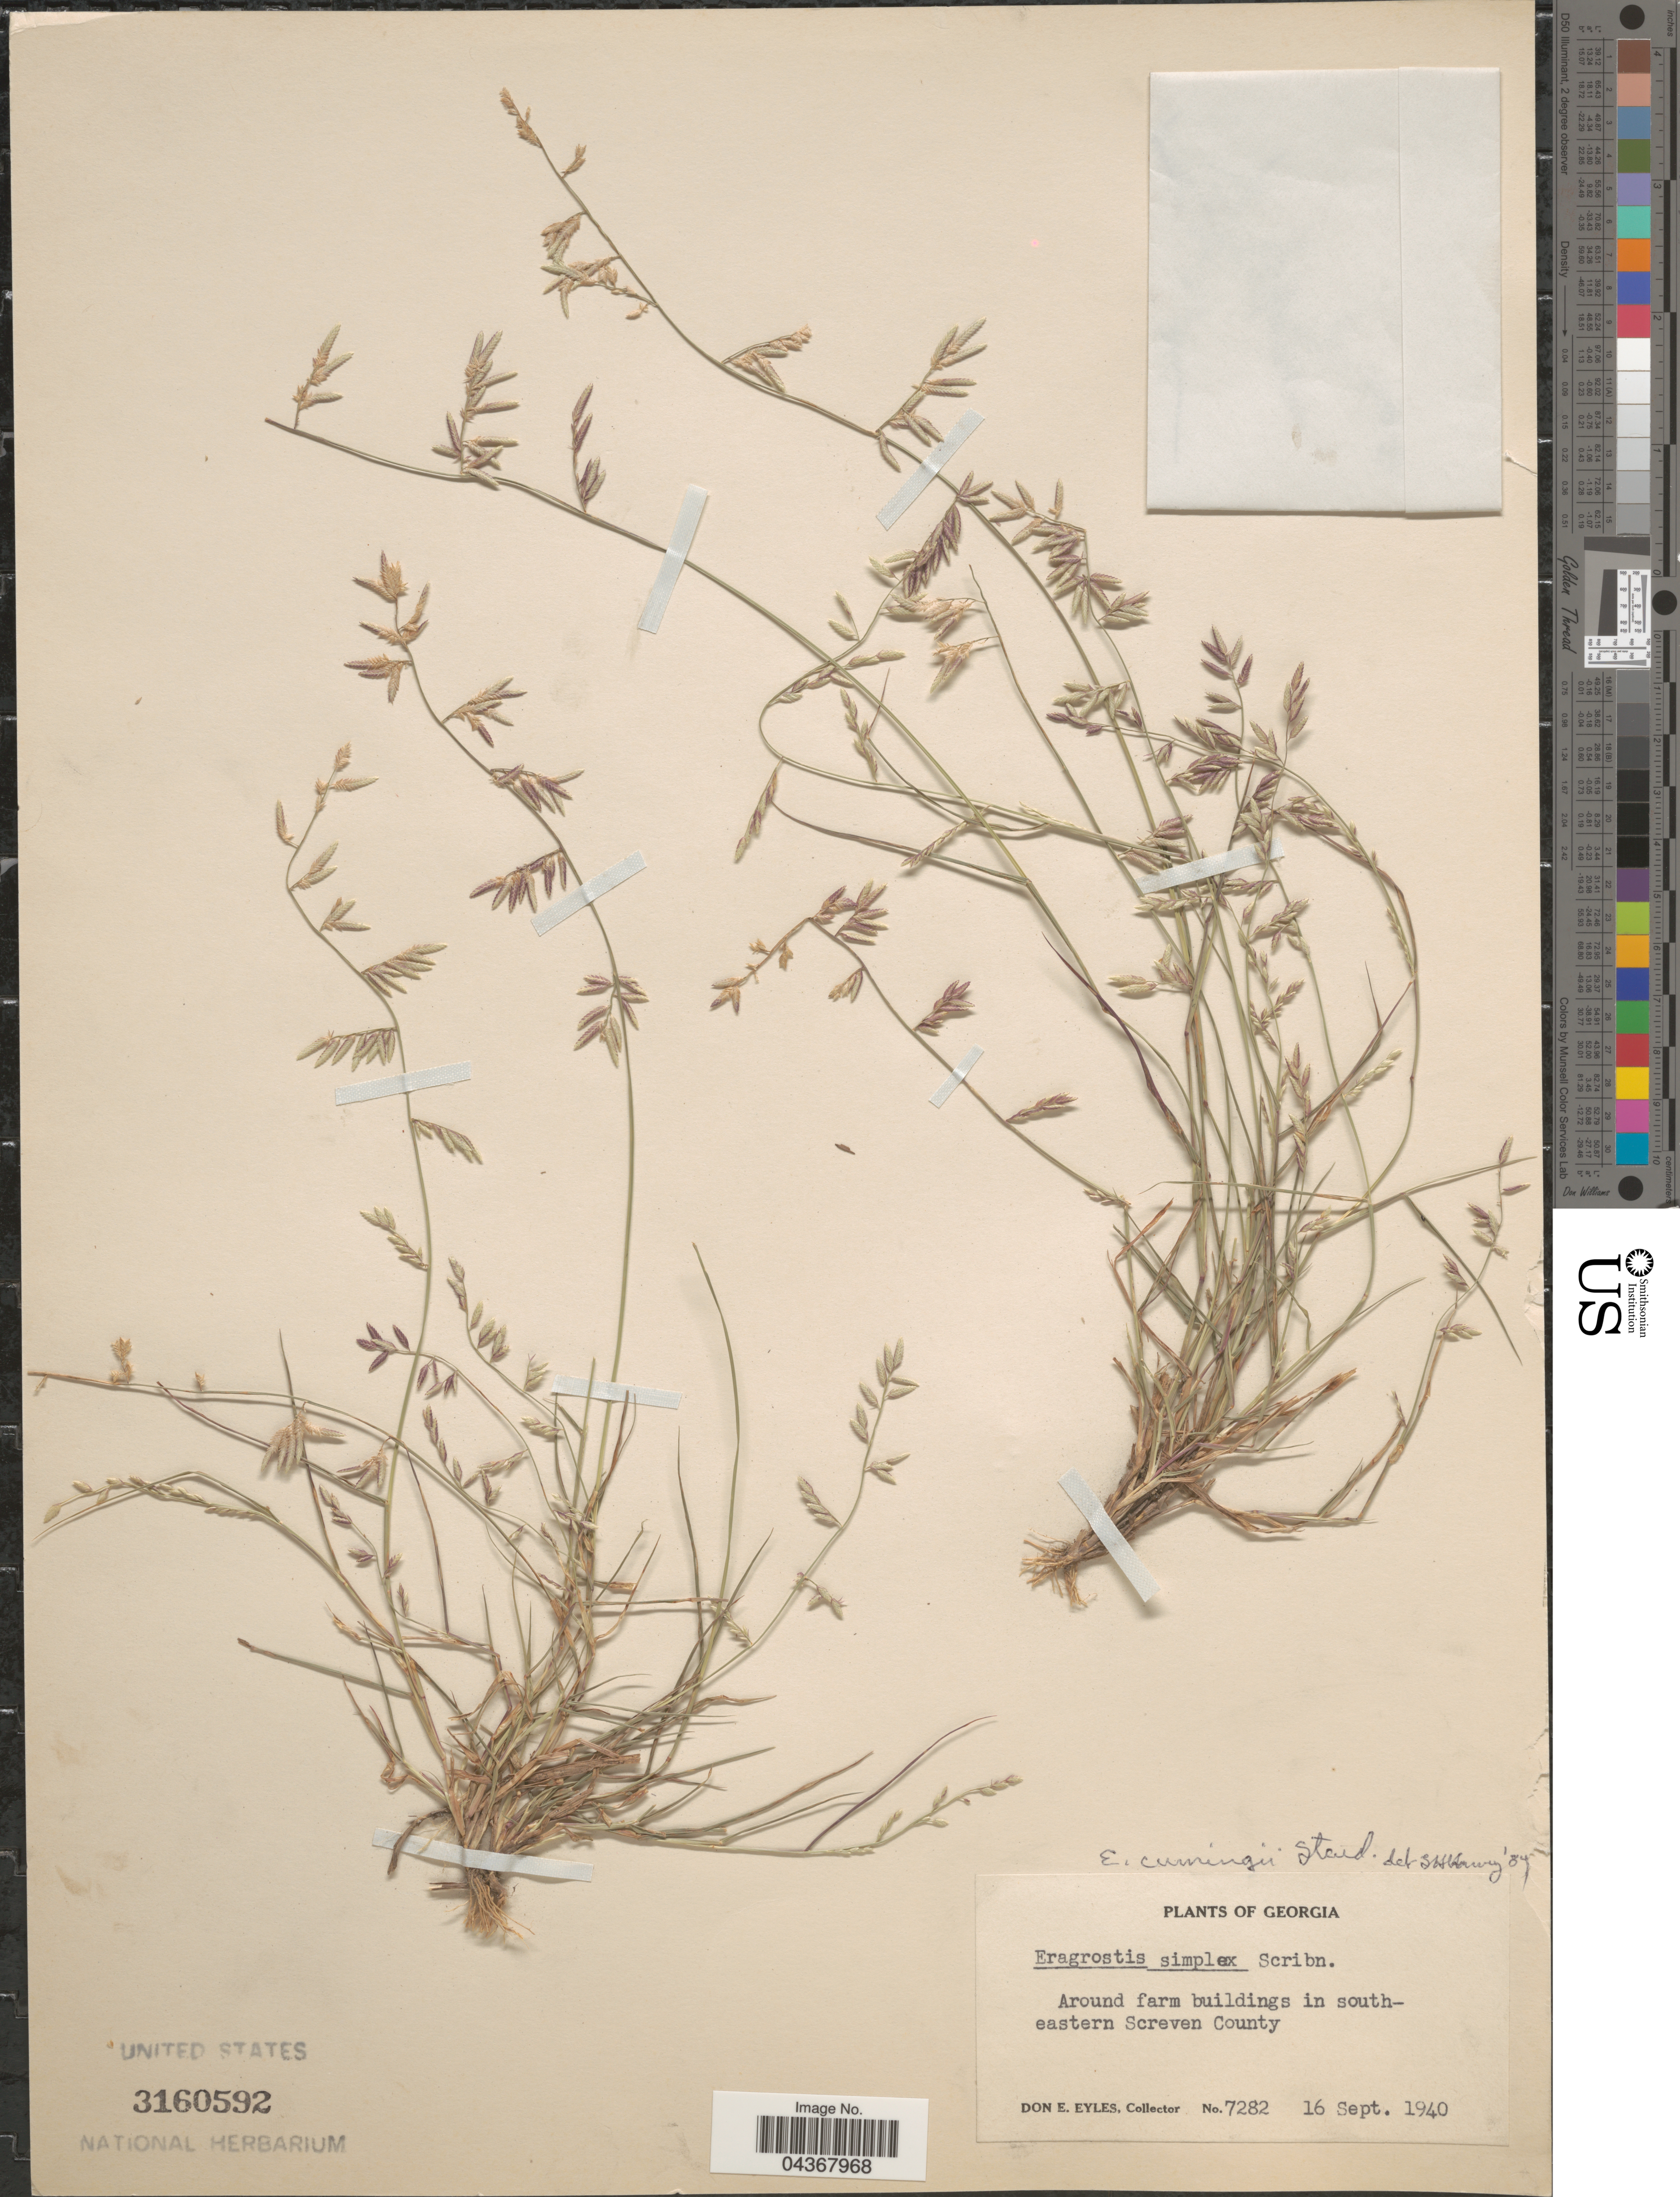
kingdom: Plantae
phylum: Tracheophyta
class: Liliopsida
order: Poales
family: Poaceae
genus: Eragrostis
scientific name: Eragrostis cumingii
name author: Steud.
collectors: D. Eyles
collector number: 7282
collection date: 1940-09-16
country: United States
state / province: Georgia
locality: Around farm buildings in south-eastern Screven County.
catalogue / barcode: US 3160592